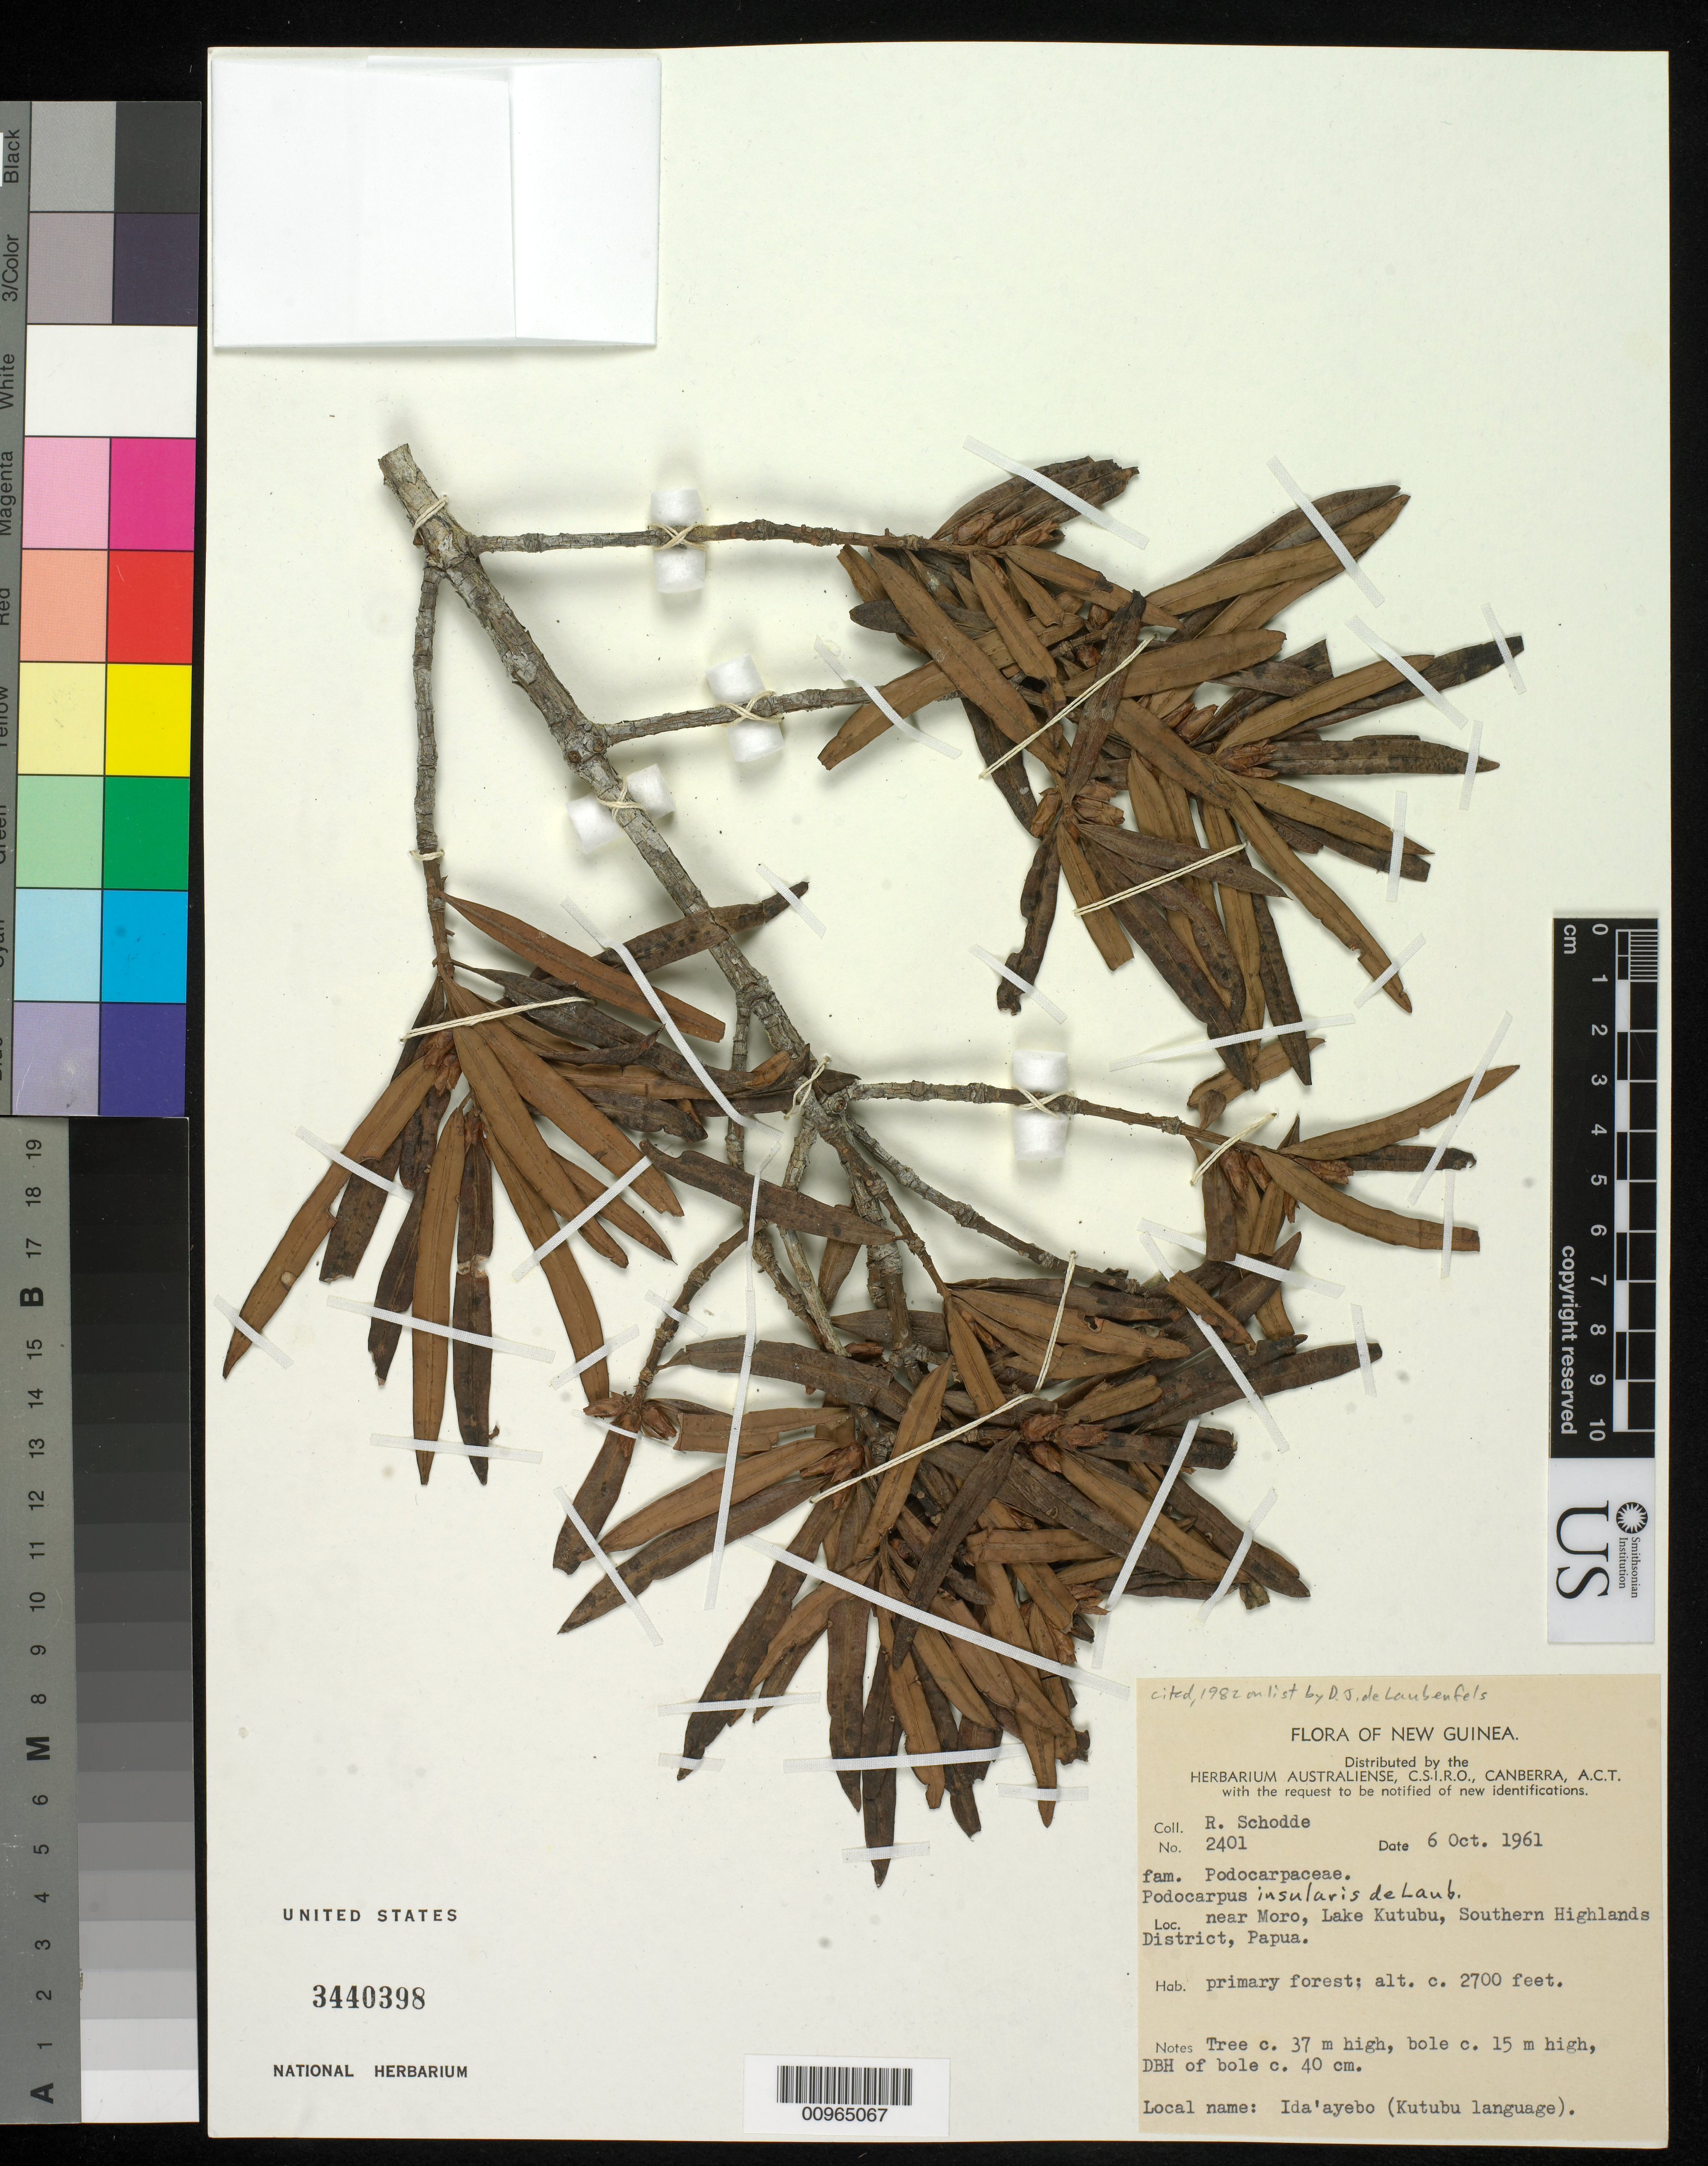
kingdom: Plantae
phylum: Tracheophyta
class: Pinopsida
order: Pinales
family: Podocarpaceae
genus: Podocarpus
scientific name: Podocarpus insularis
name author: de Laub.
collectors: R. Schodde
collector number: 2401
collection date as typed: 06 Oct 1961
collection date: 1961-10-06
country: Papua New Guinea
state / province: Southern Highlands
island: New Guinea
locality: Near Moro,Lake Kutubu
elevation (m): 823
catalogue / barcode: US 3440398